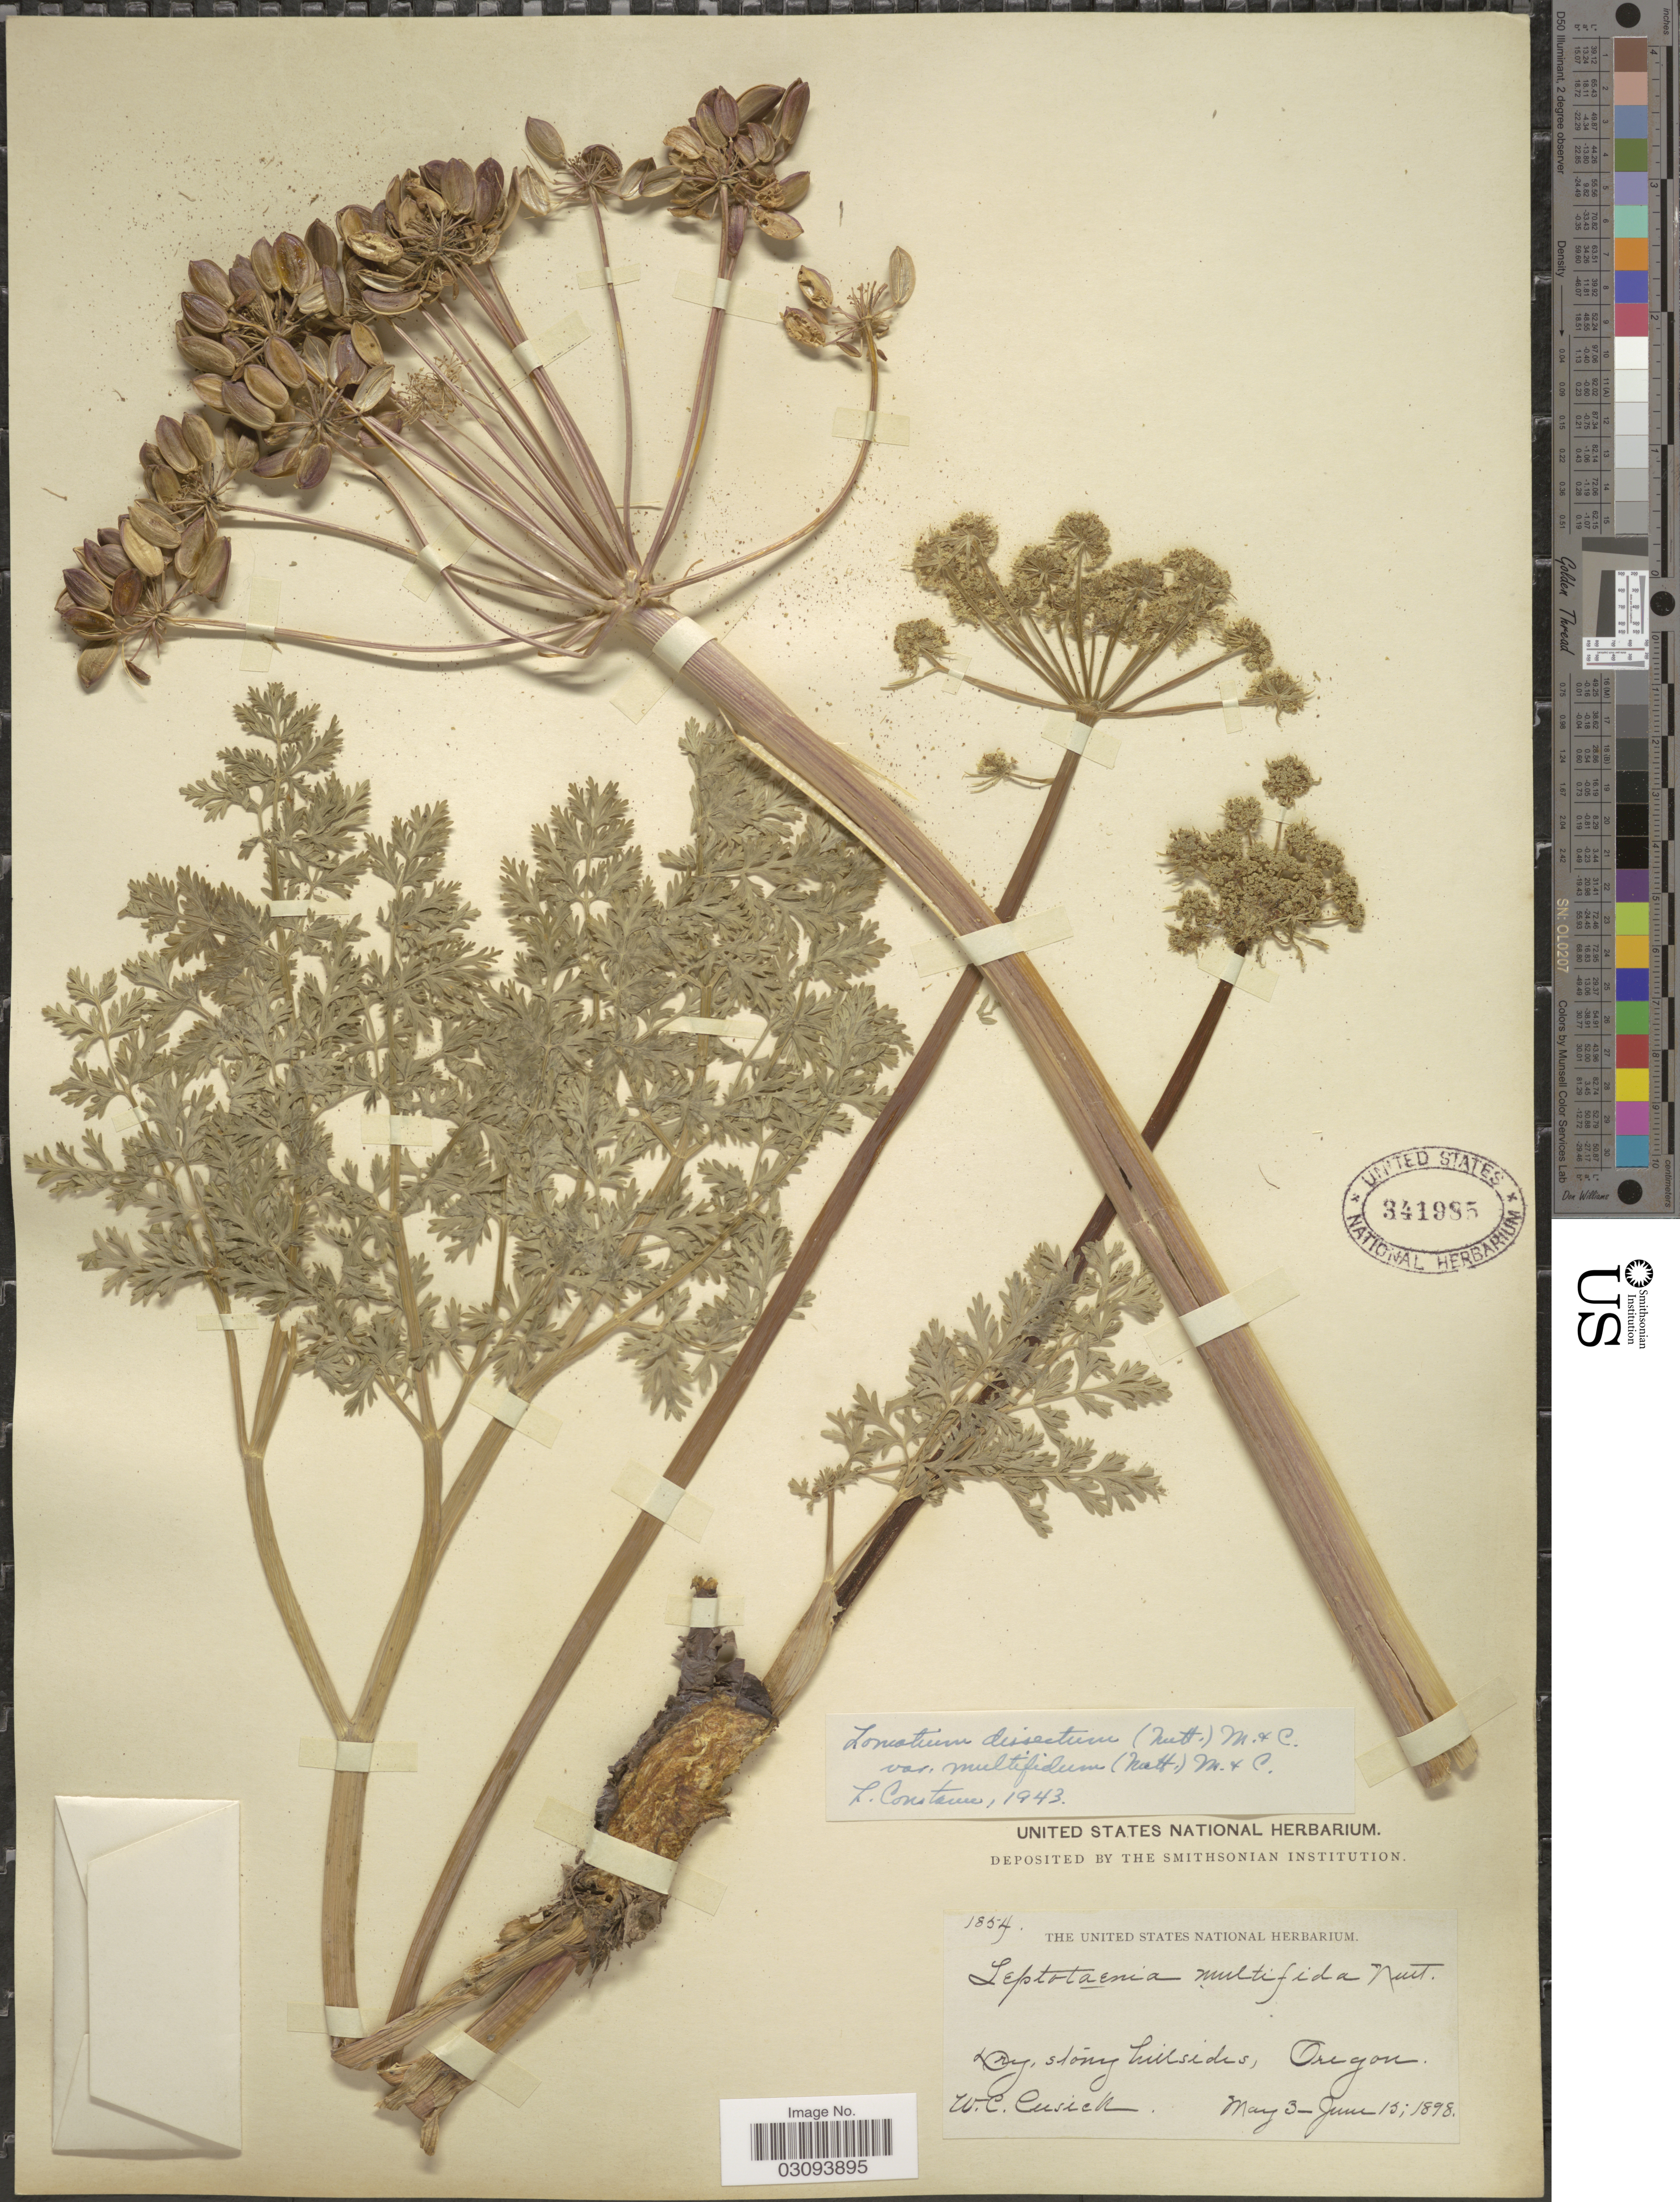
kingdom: Plantae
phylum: Tracheophyta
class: Magnoliopsida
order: Apiales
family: Apiaceae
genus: Lomatium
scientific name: Lomatium dissectum var. multifidum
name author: (Nutt.) Mathias & Constance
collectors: W. C. Cusick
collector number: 1854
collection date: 1898-05-03/1898-06-15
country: United States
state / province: Oregon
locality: Dry, stony hillsides.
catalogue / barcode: US 341985